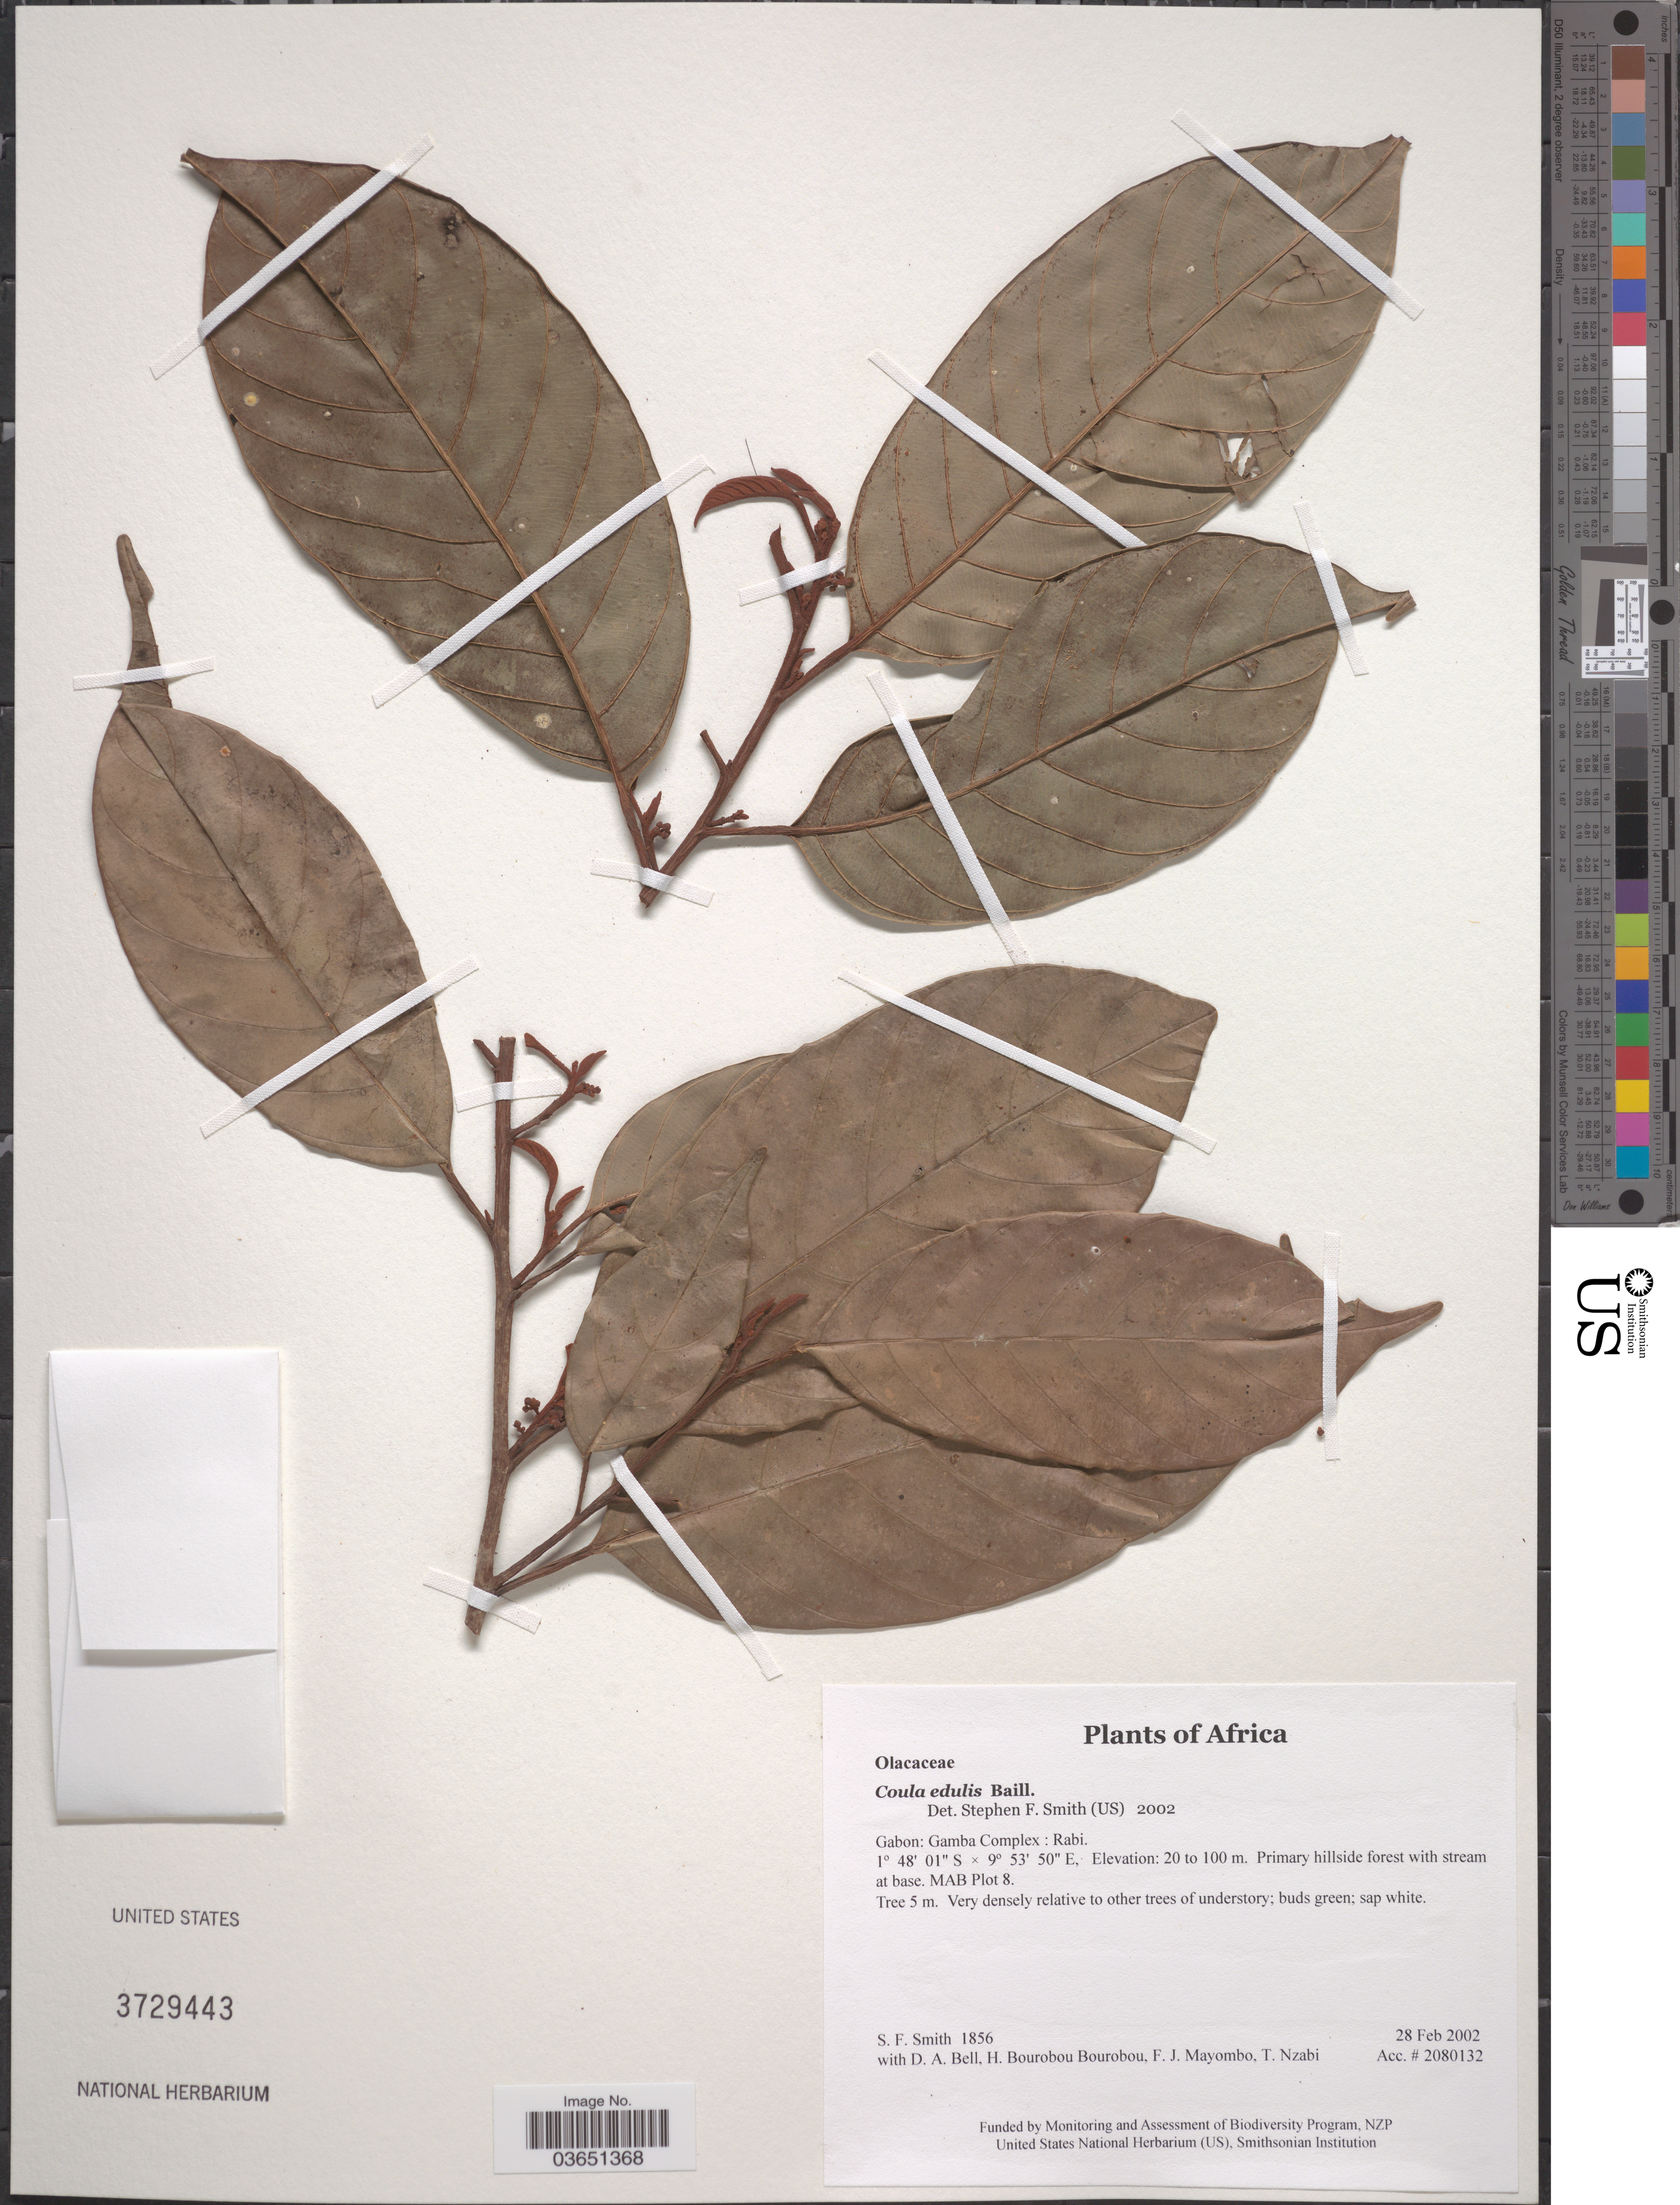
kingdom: Plantae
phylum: Tracheophyta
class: Magnoliopsida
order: Santalales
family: Coulaceae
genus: Coula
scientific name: Coula edulis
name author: Baill.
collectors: S.F. Smith, D. A. Bell, H. Bourobou Bourobou & F. J. Mayombo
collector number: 1856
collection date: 2002-02-28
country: Gabon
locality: Gamba Complex: Rabi. MAB Plot 8.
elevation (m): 20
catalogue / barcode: US 3729443